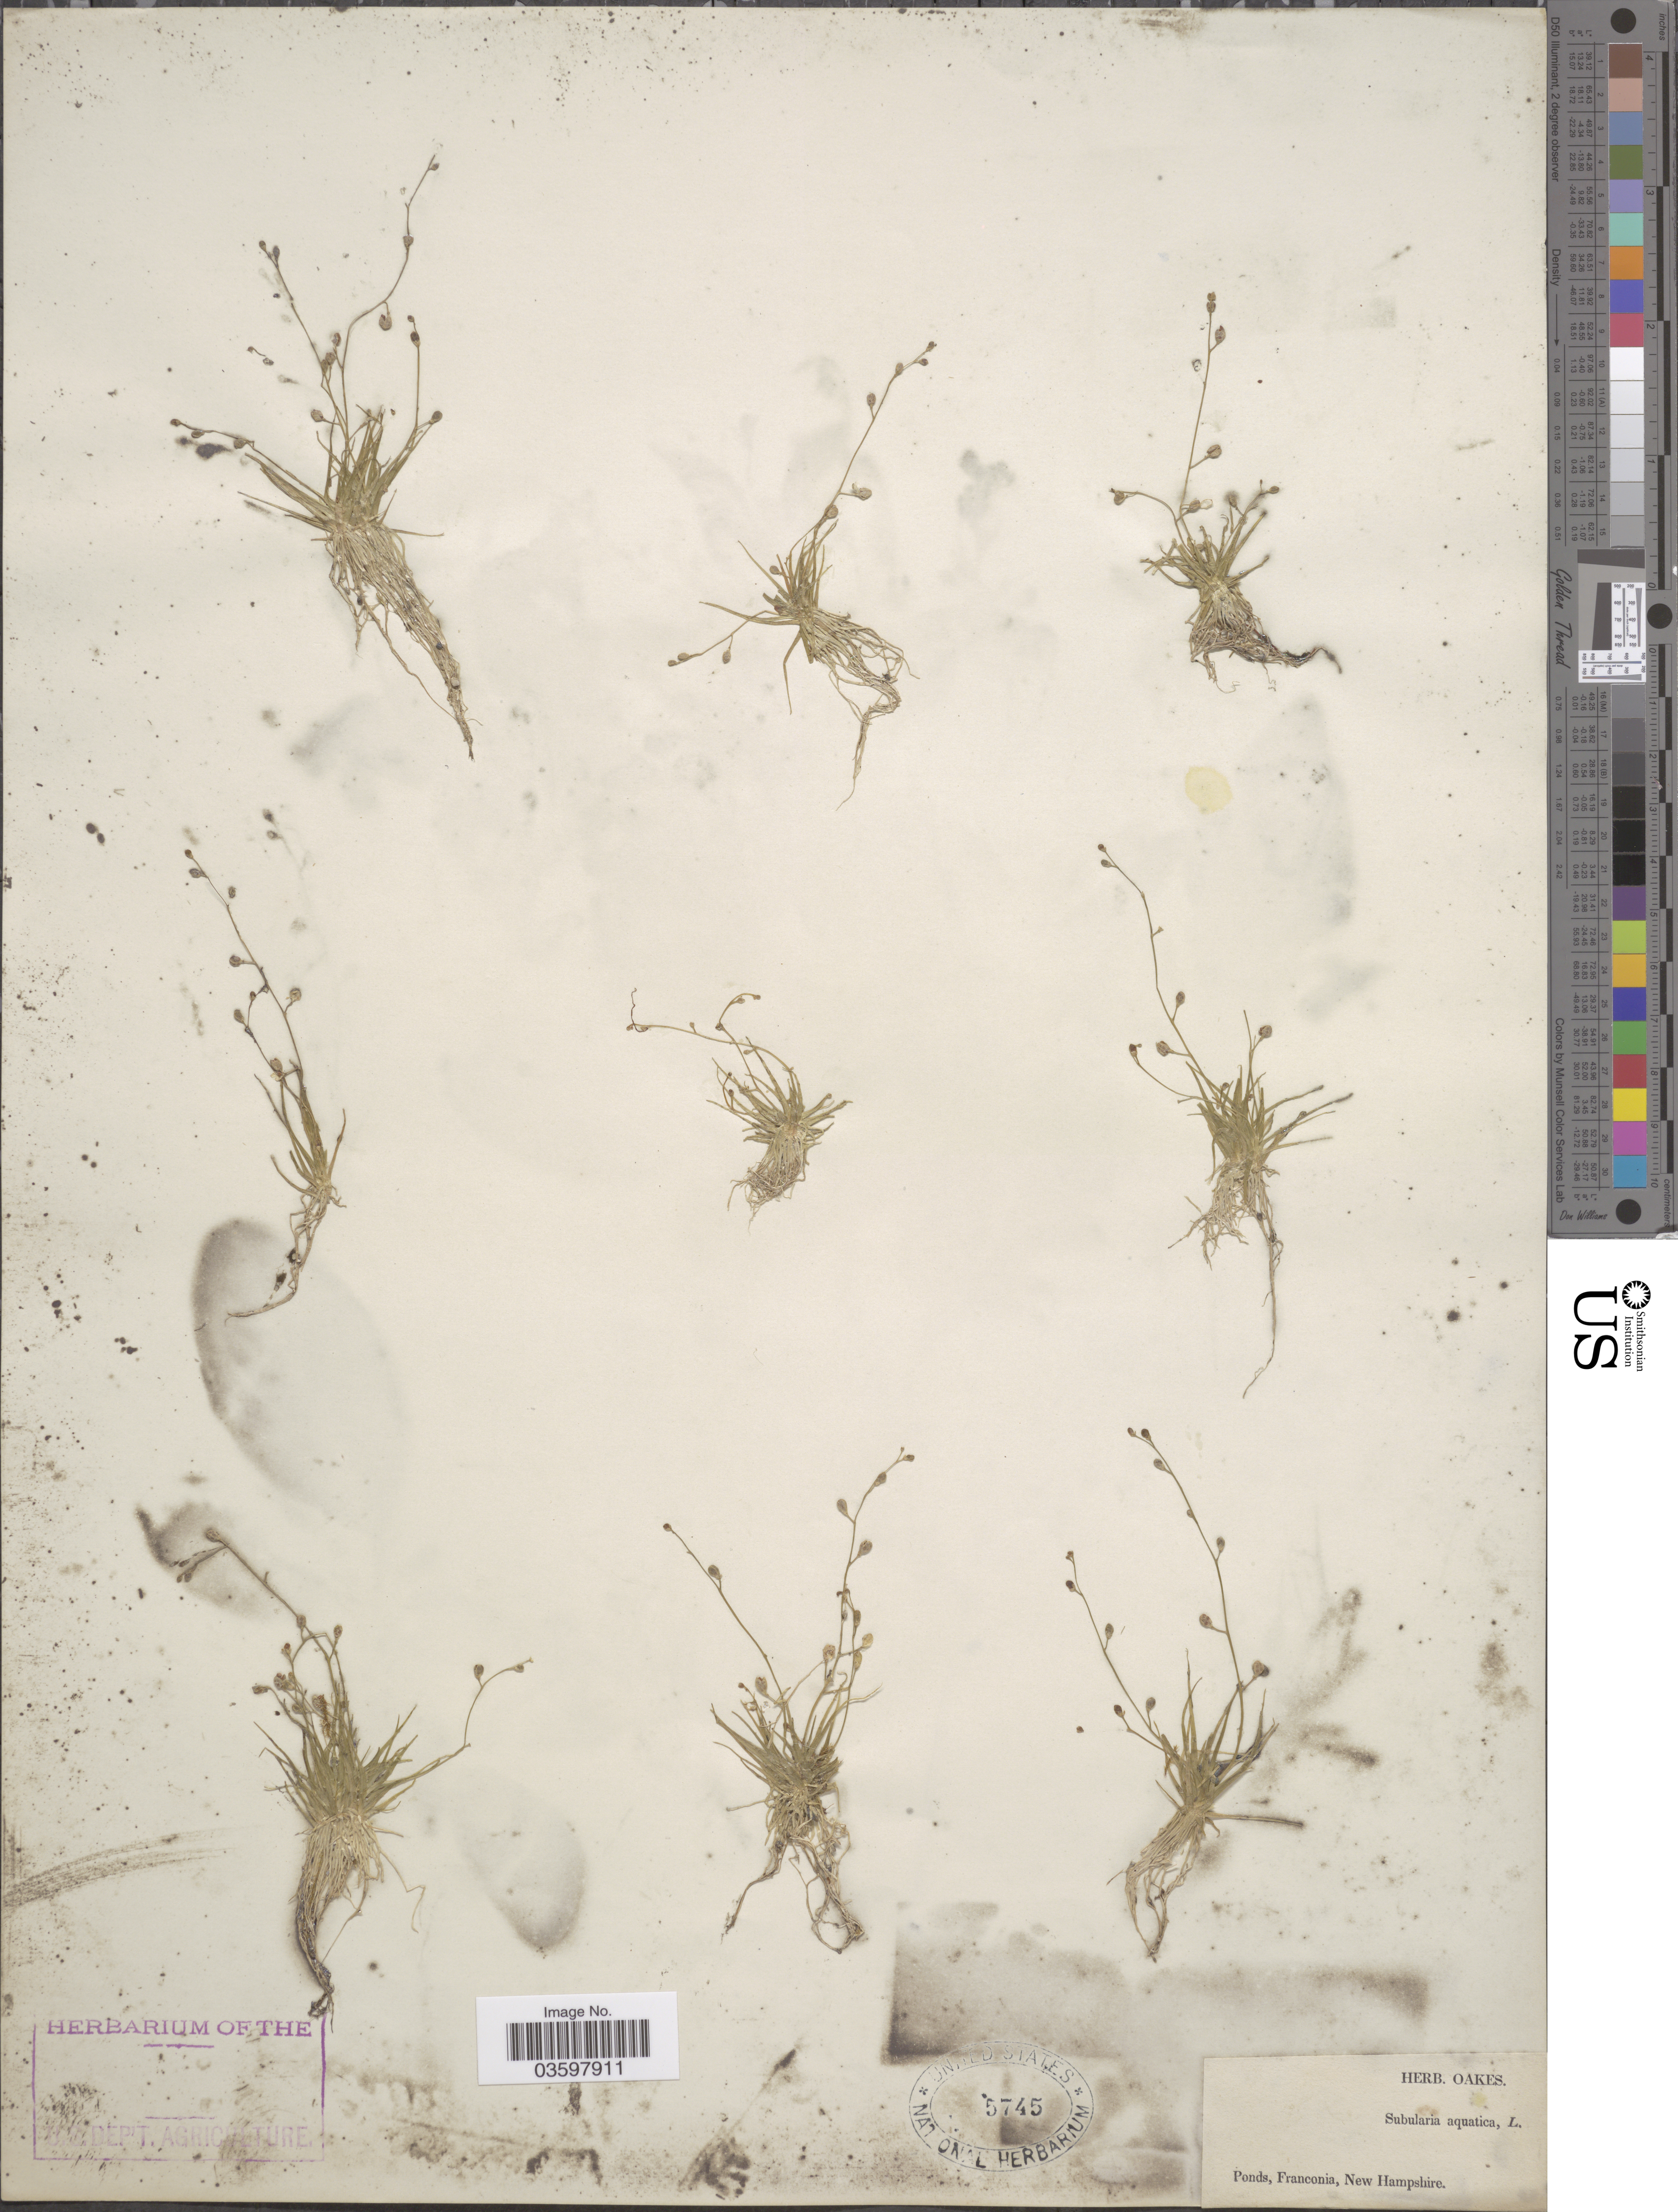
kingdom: Plantae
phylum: Tracheophyta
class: Magnoliopsida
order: Brassicales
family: Brassicaceae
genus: Subularia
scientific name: Subularia aquatica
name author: L.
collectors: ex herb. Oakes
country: United States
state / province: New Hampshire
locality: Ponds, Franconia.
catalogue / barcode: US 5745